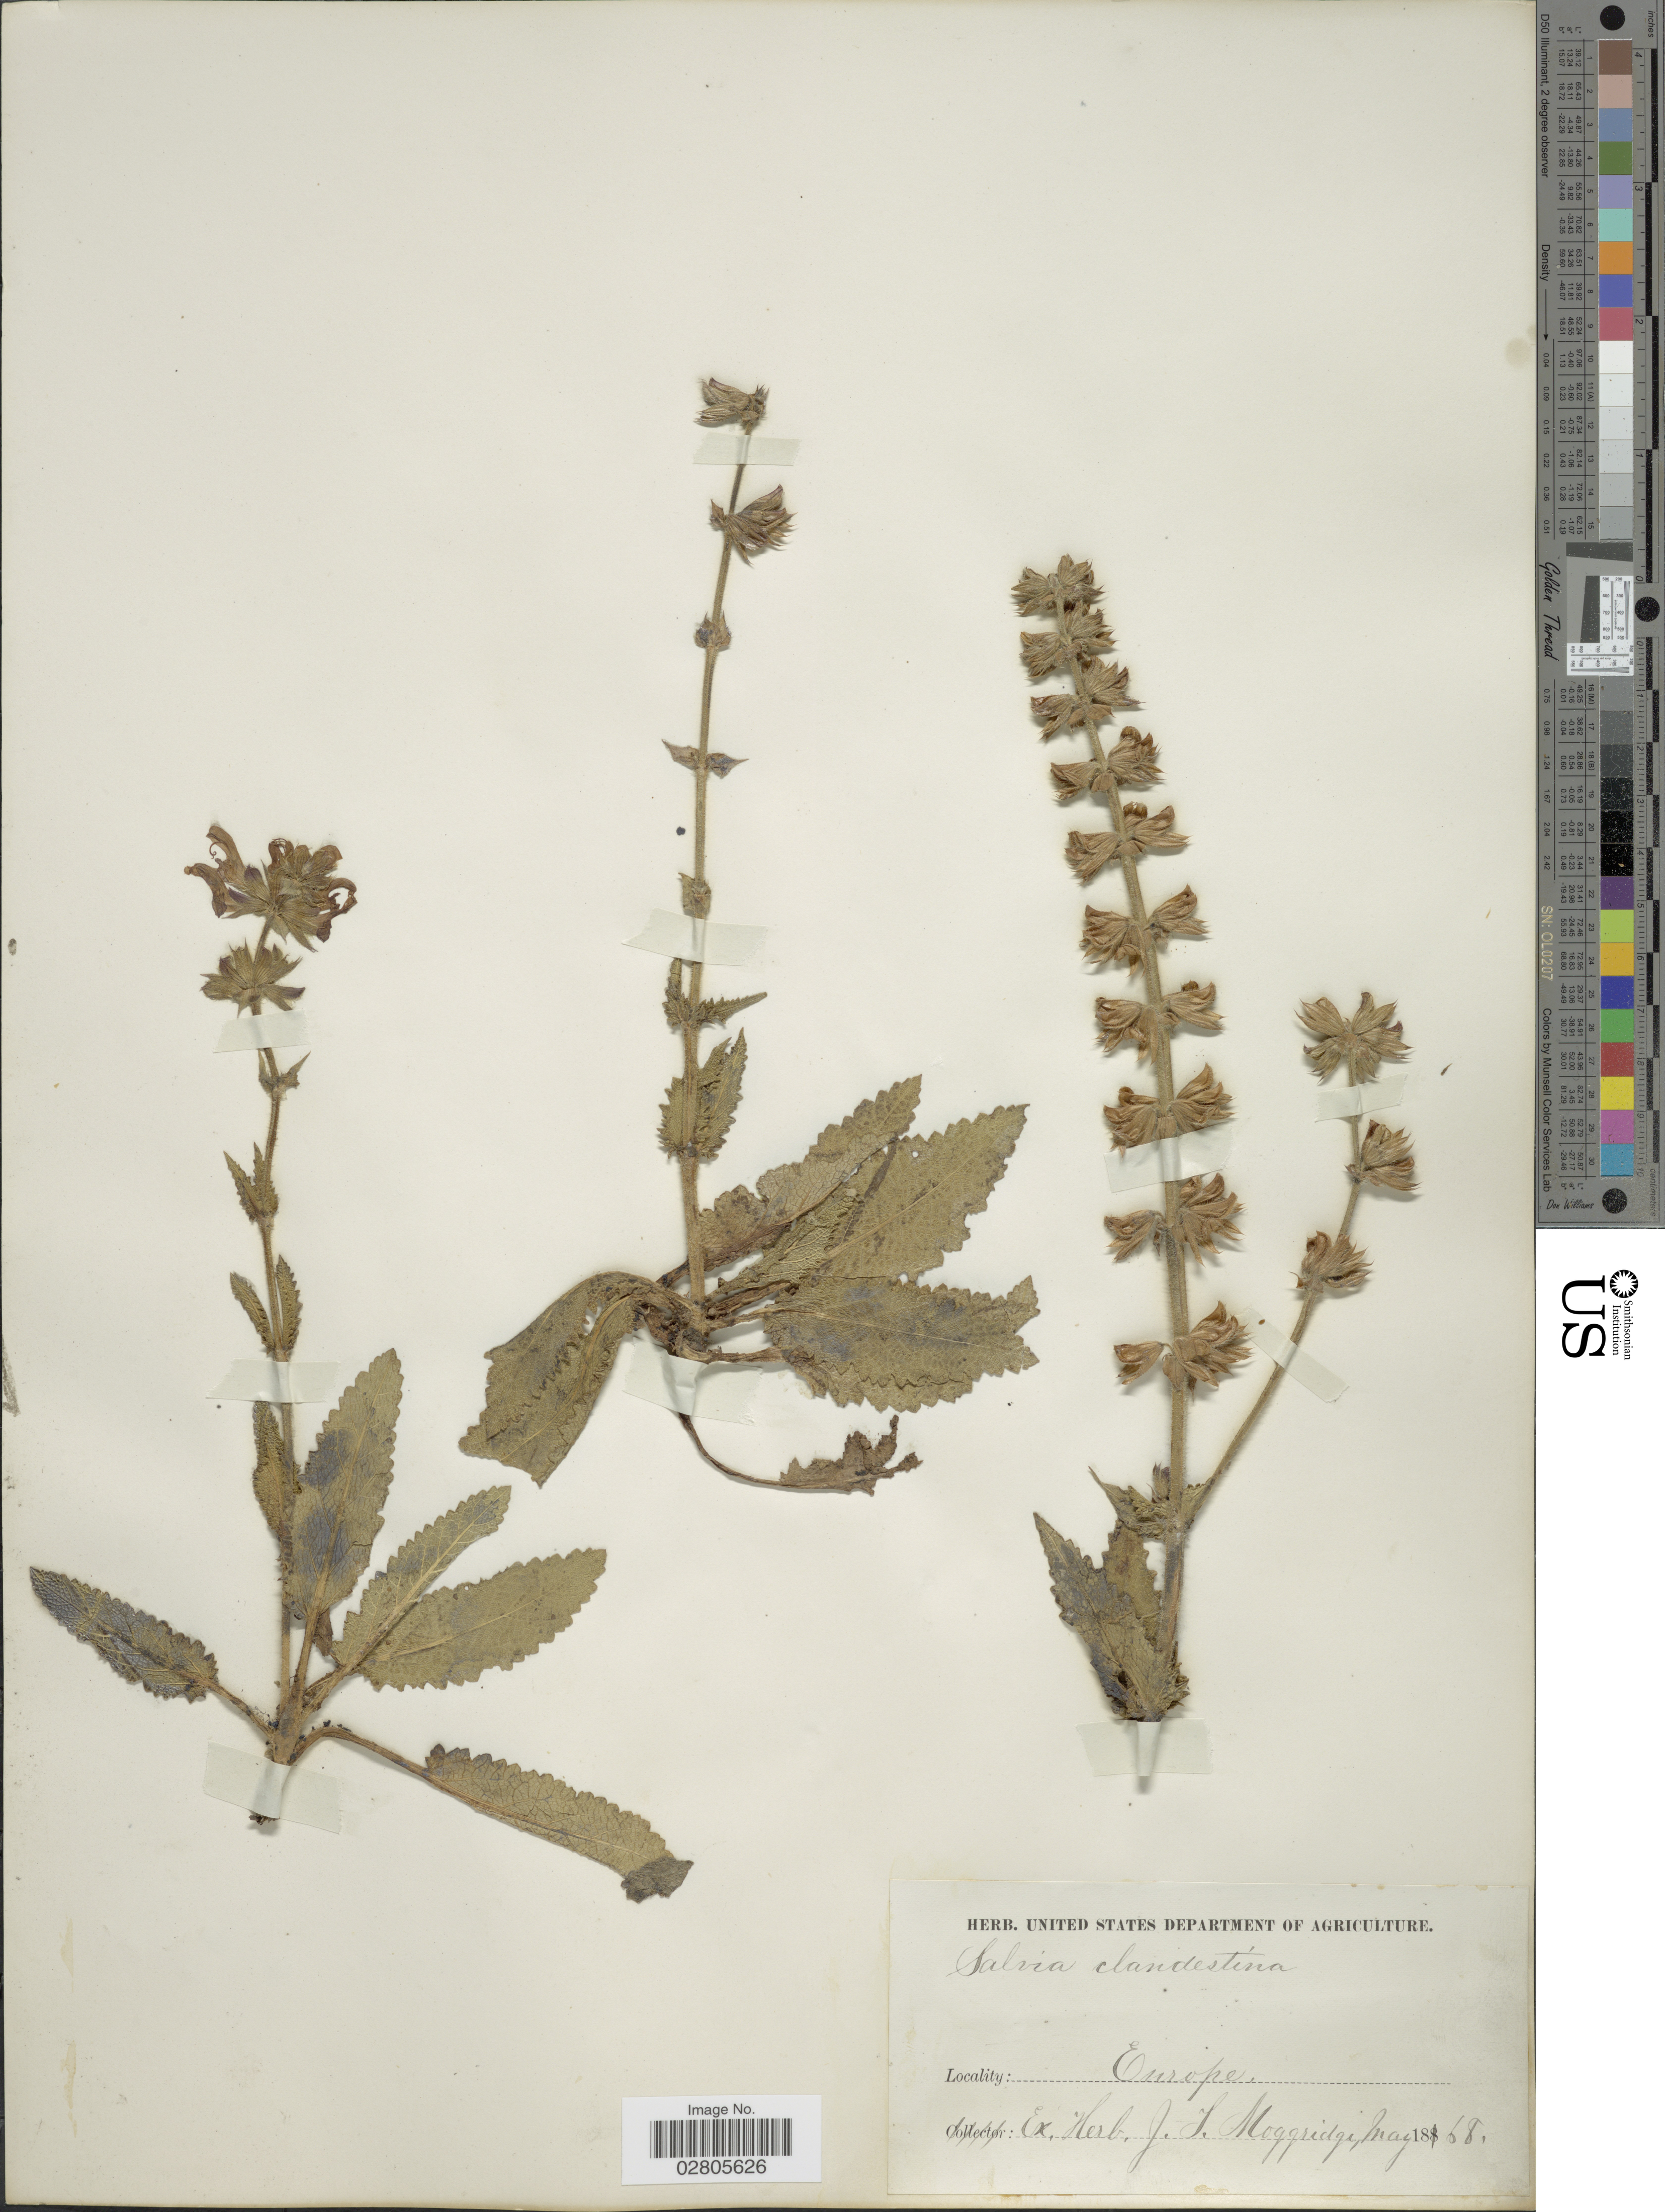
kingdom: Plantae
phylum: Tracheophyta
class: Magnoliopsida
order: Lamiales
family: Lamiaceae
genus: Salvia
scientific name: Salvia clandestina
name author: L.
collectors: ex herb. J.T. Moggridge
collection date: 1868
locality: Europe.